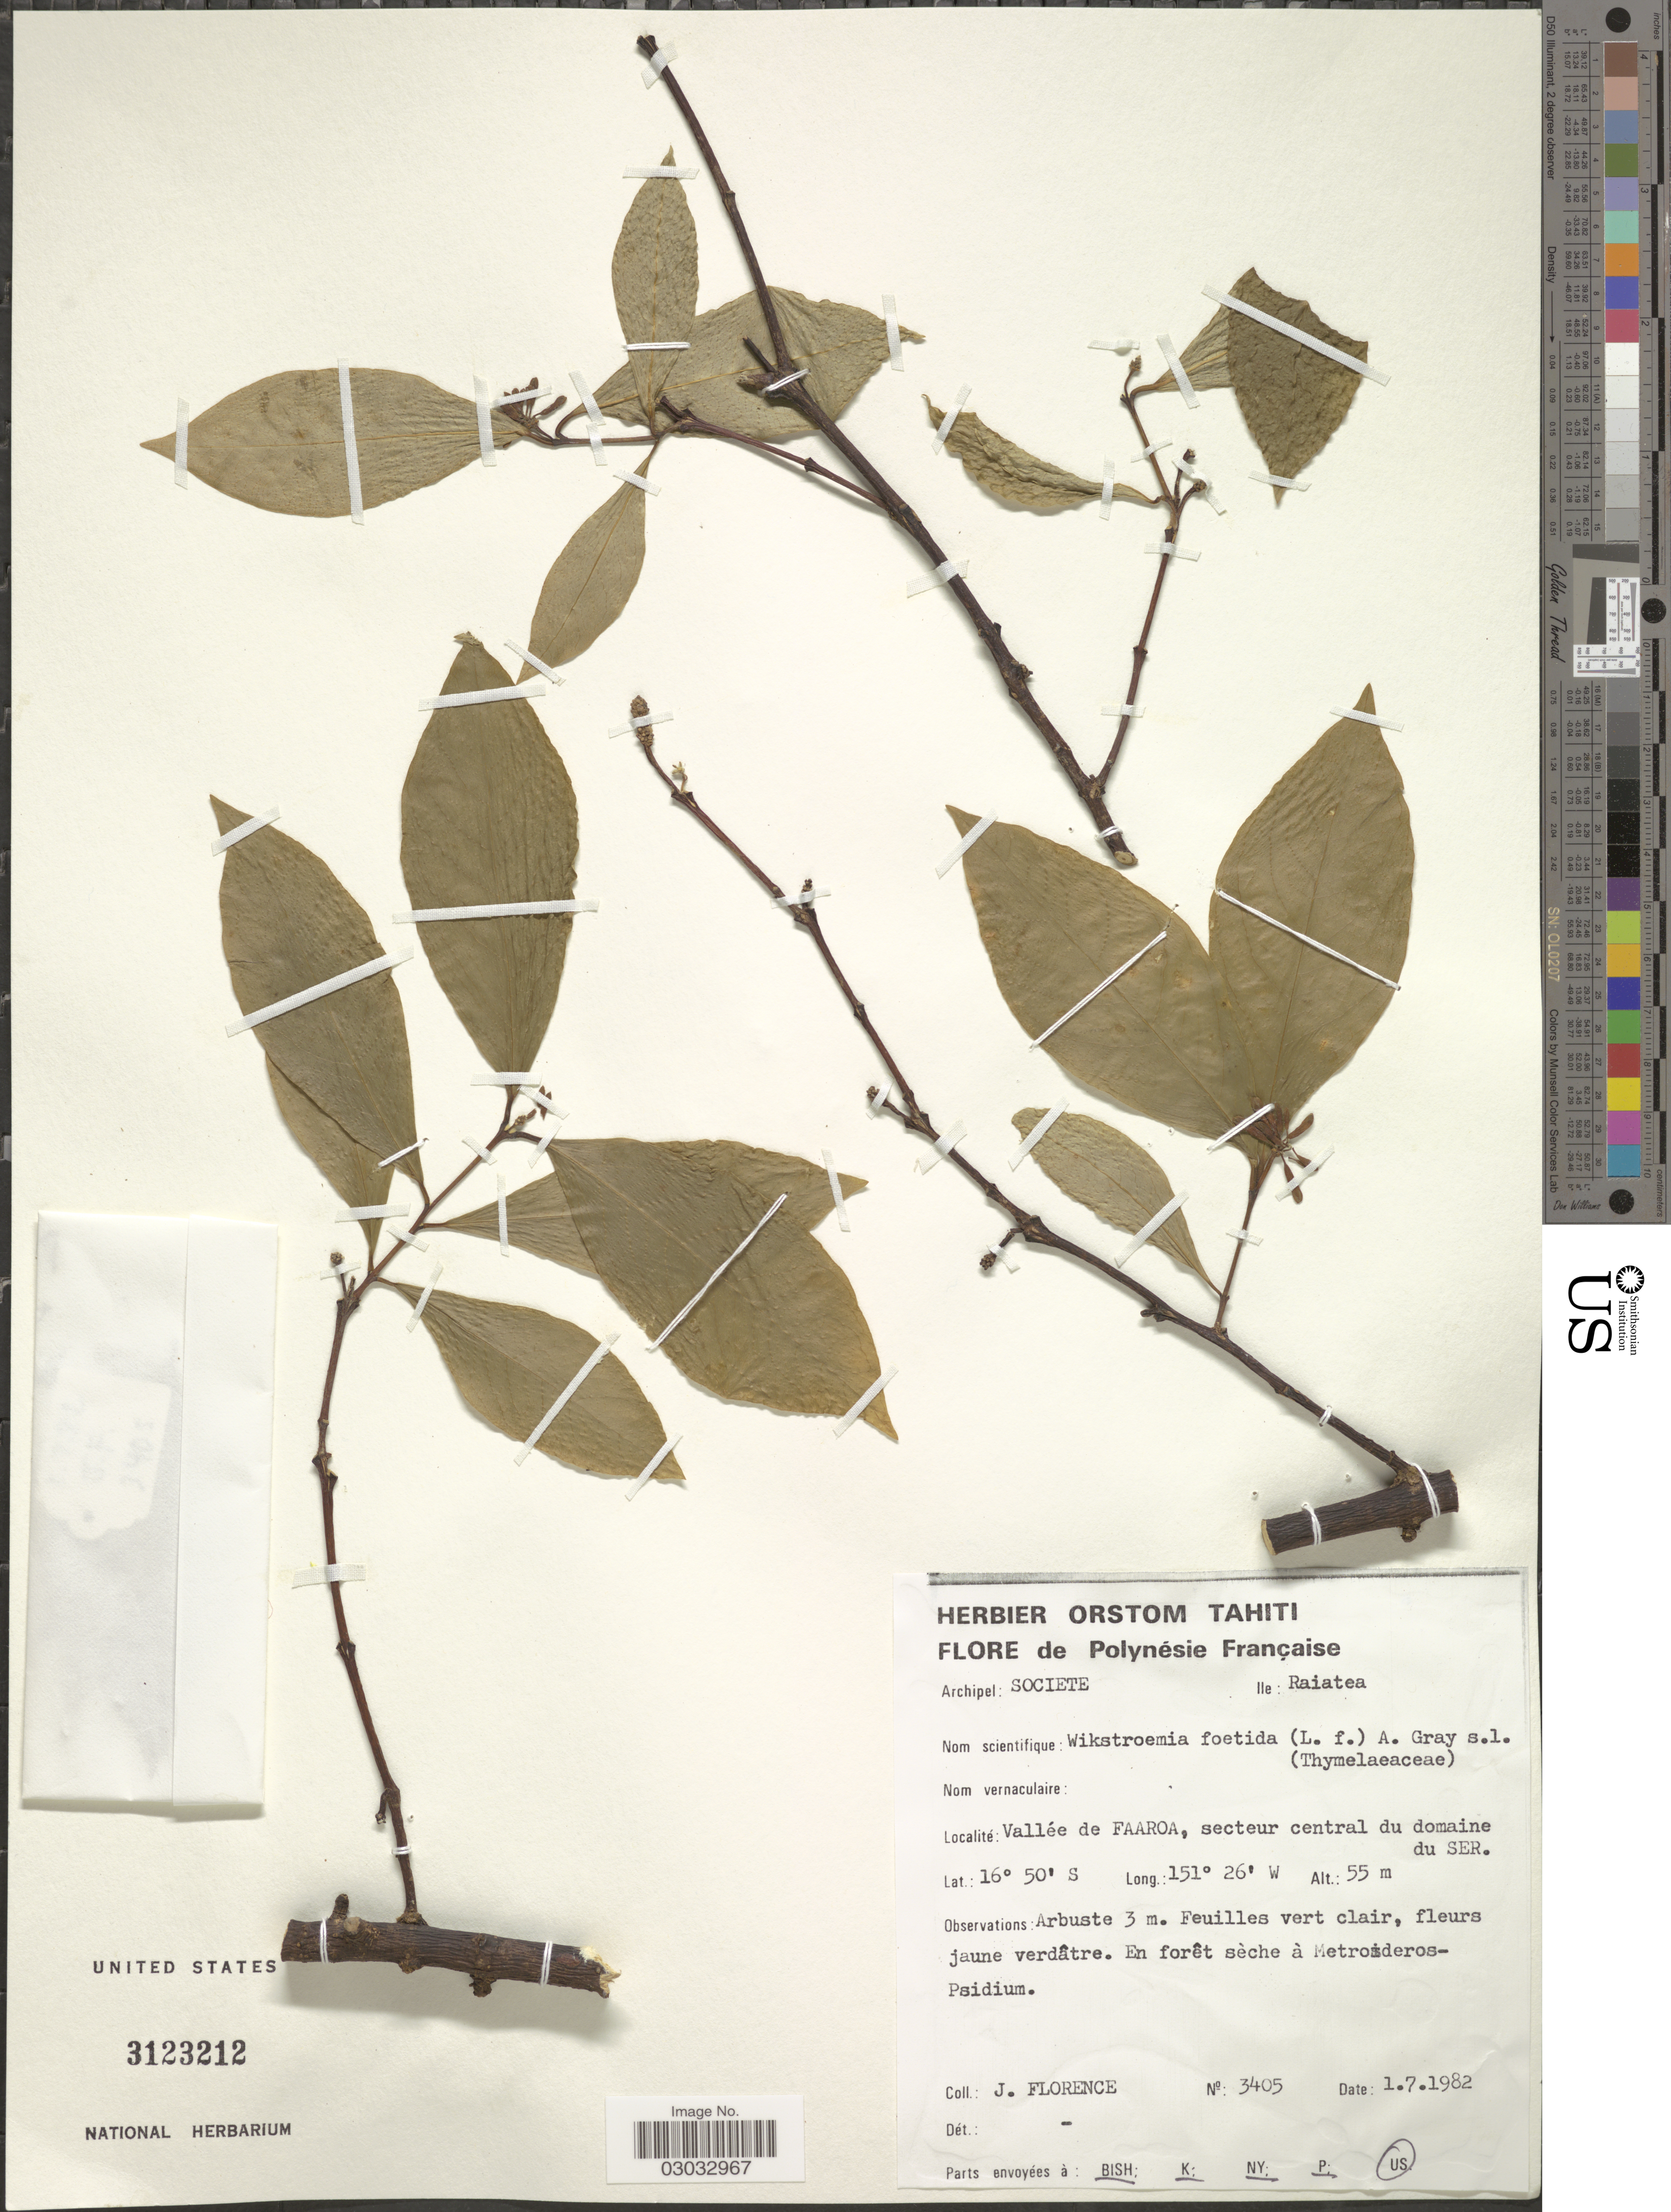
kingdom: Plantae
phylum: Tracheophyta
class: Magnoliopsida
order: Malvales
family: Thymelaeaceae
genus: Wikstroemia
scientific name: Wikstroemia coriacea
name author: Seem.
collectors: J. Florence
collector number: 3405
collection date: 1982-07-01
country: French Polynesia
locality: Archipel: Societe, Ile: Raiatea, Vallée de FAAROA, secteur central du domaine du Ser.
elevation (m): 55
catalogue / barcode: US 3123212